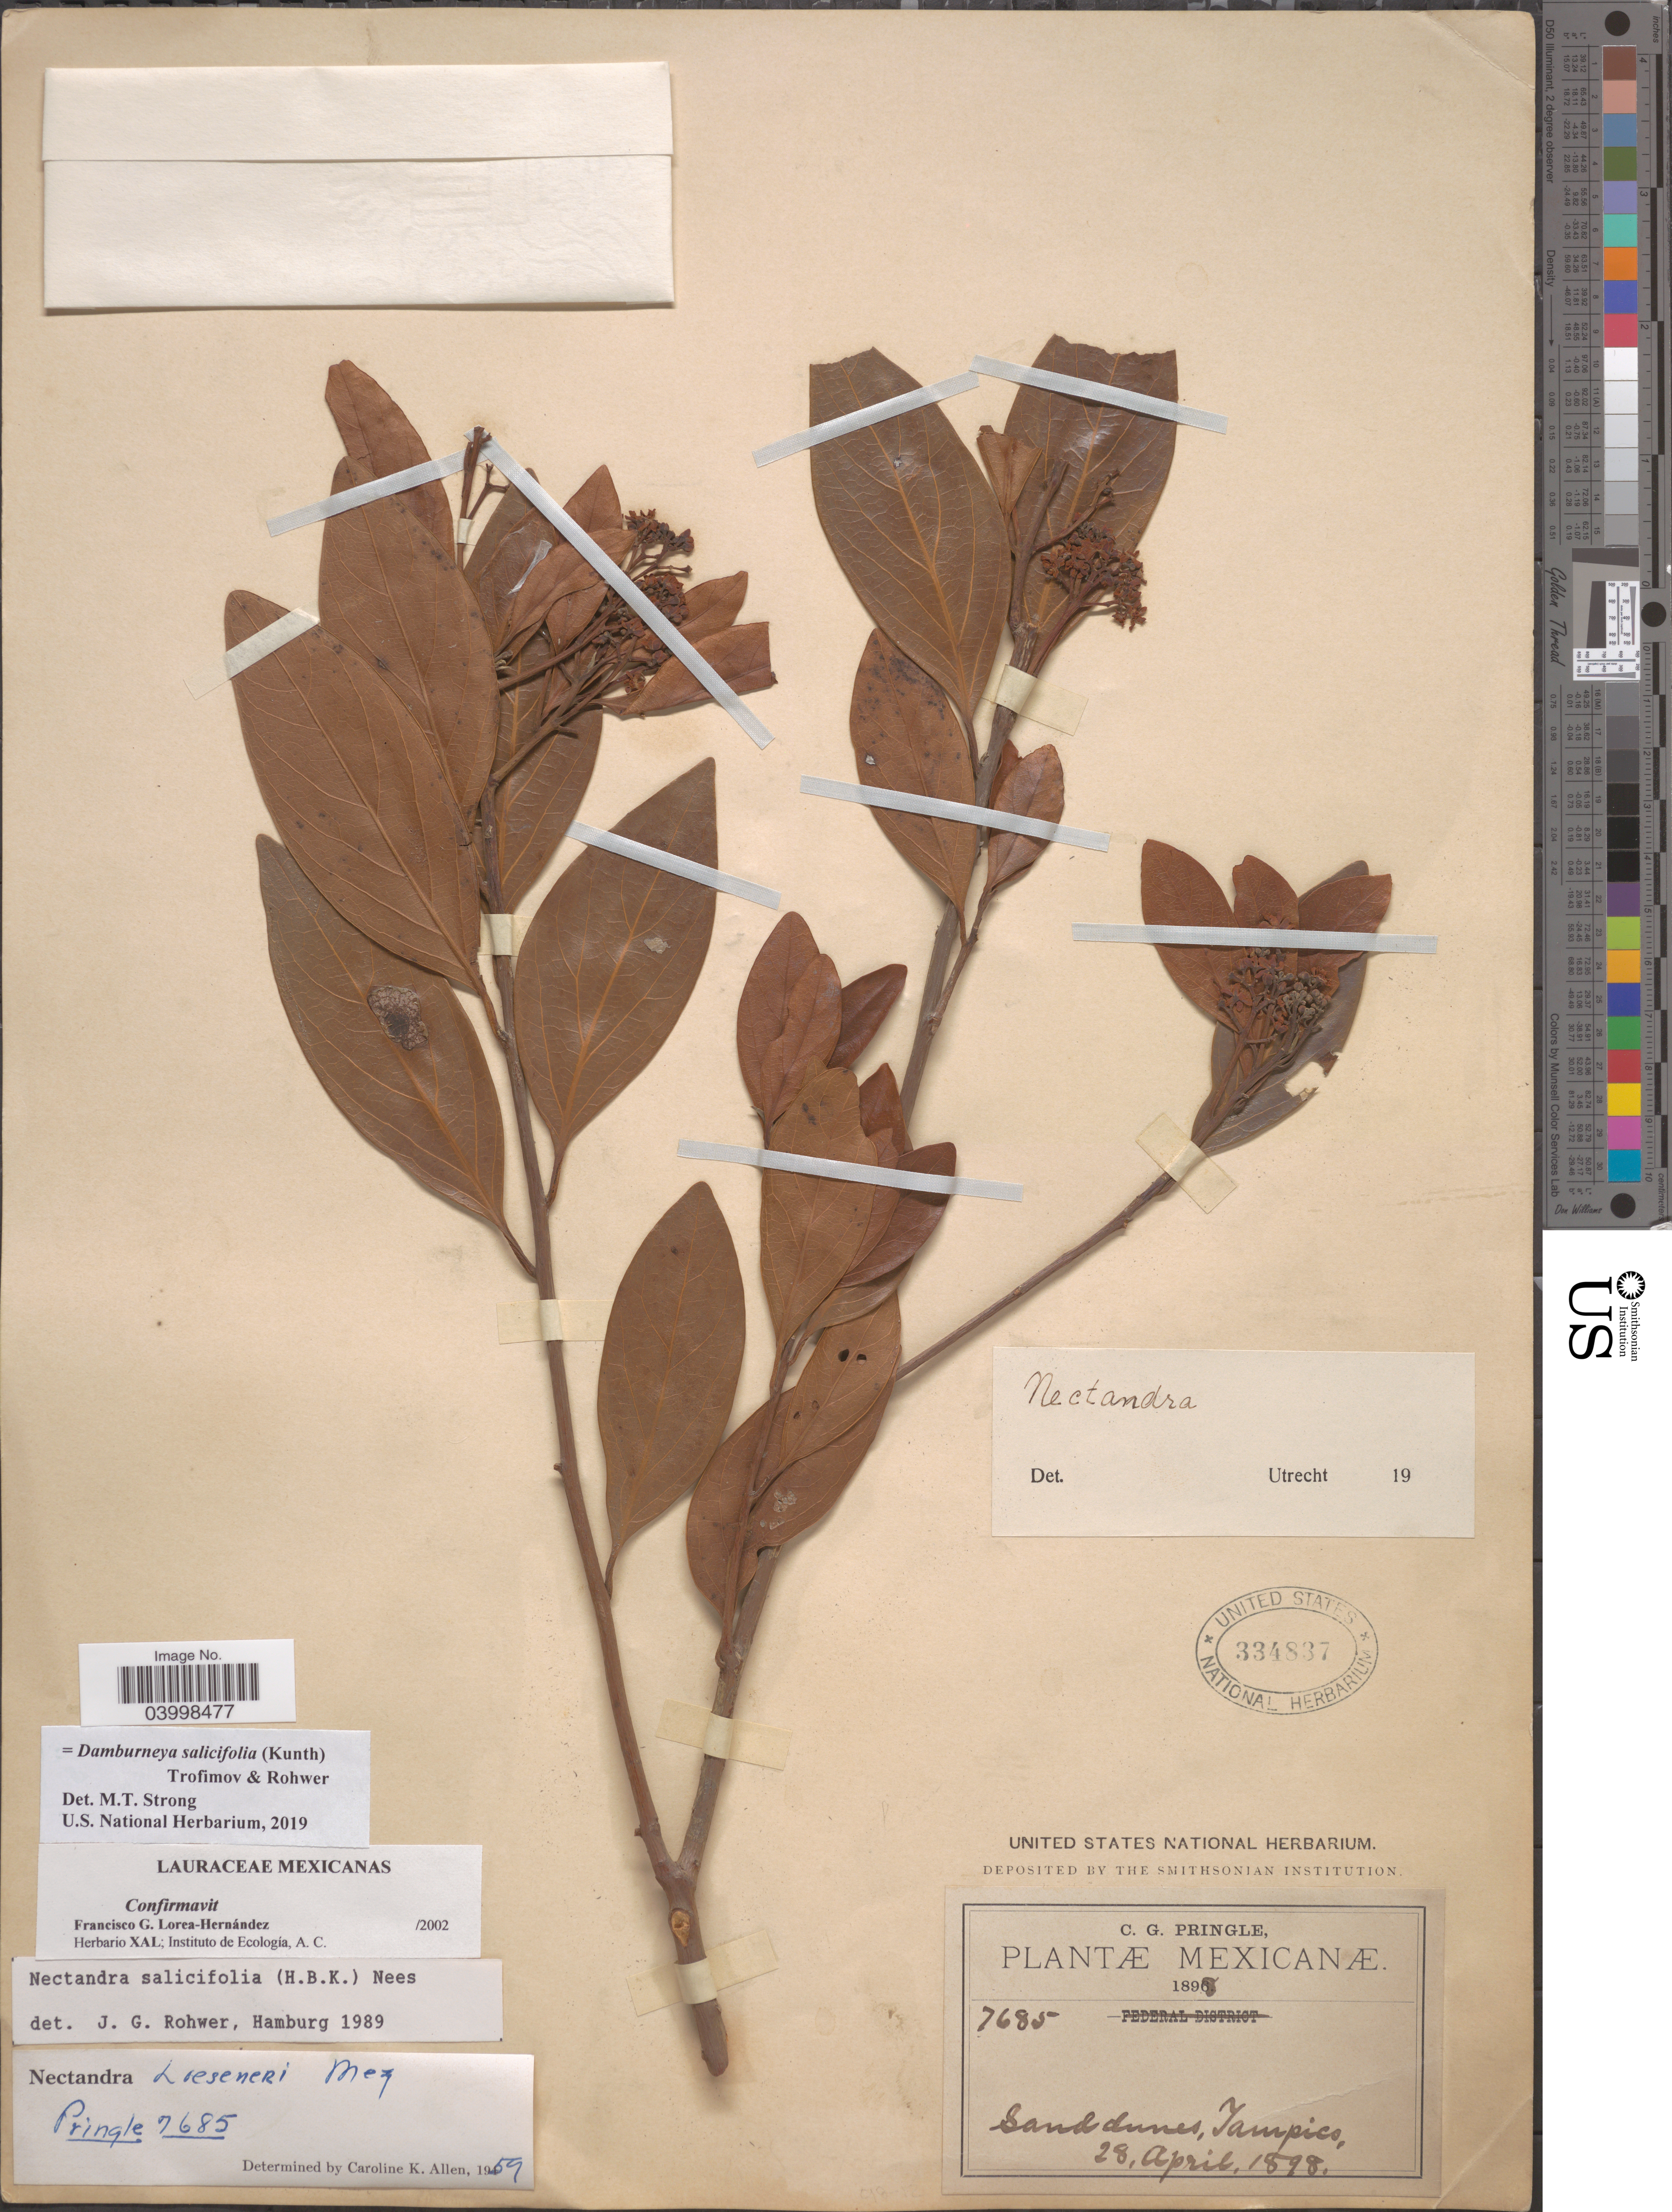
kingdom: Plantae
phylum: Tracheophyta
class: Magnoliopsida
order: Laurales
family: Lauraceae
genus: Damburneya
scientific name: Damburneya salicifolia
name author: (Kunth) Trofimov & Rohwer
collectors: C. G. Pringle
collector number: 7685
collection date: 1898-04-28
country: Mexico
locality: Tampico.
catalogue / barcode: US 334837